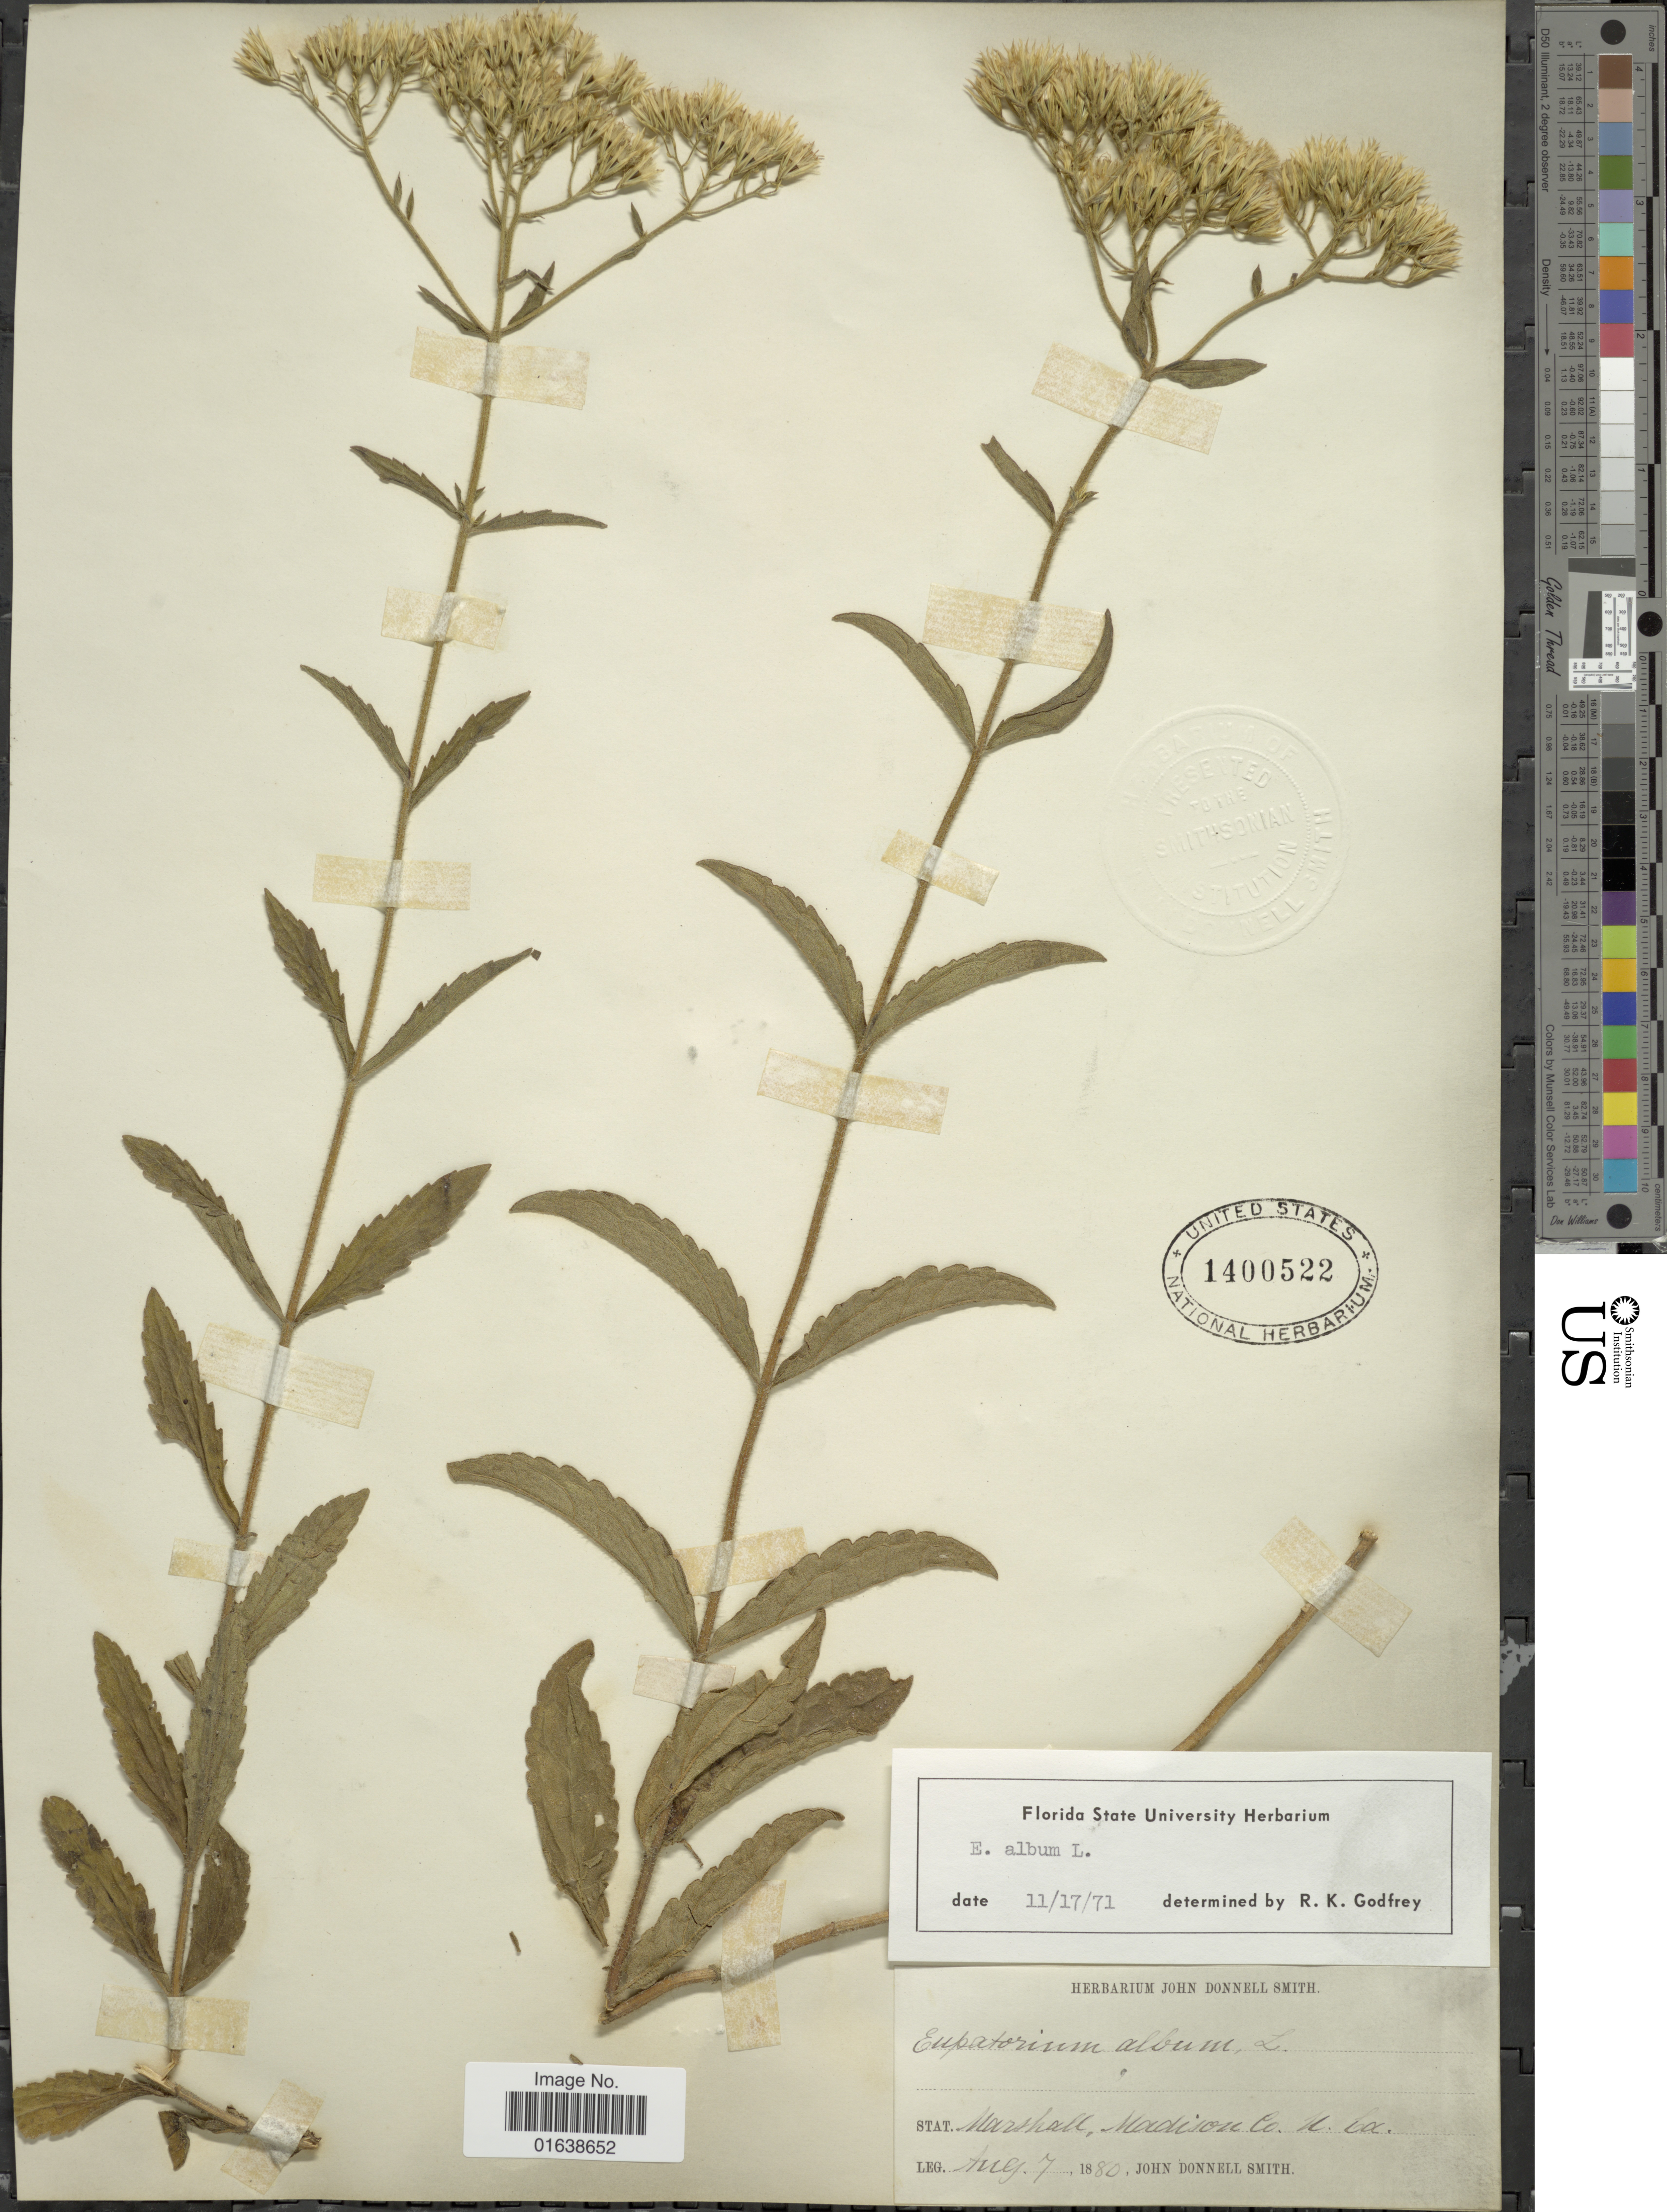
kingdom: Plantae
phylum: Tracheophyta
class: Magnoliopsida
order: Asterales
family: Asteraceae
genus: Eupatorium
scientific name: Eupatorium album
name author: L.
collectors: J. Donnell Smith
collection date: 1880-08-07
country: United States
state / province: Georgia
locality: Stat. Marshall, Madison Co.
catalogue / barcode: US 1400522